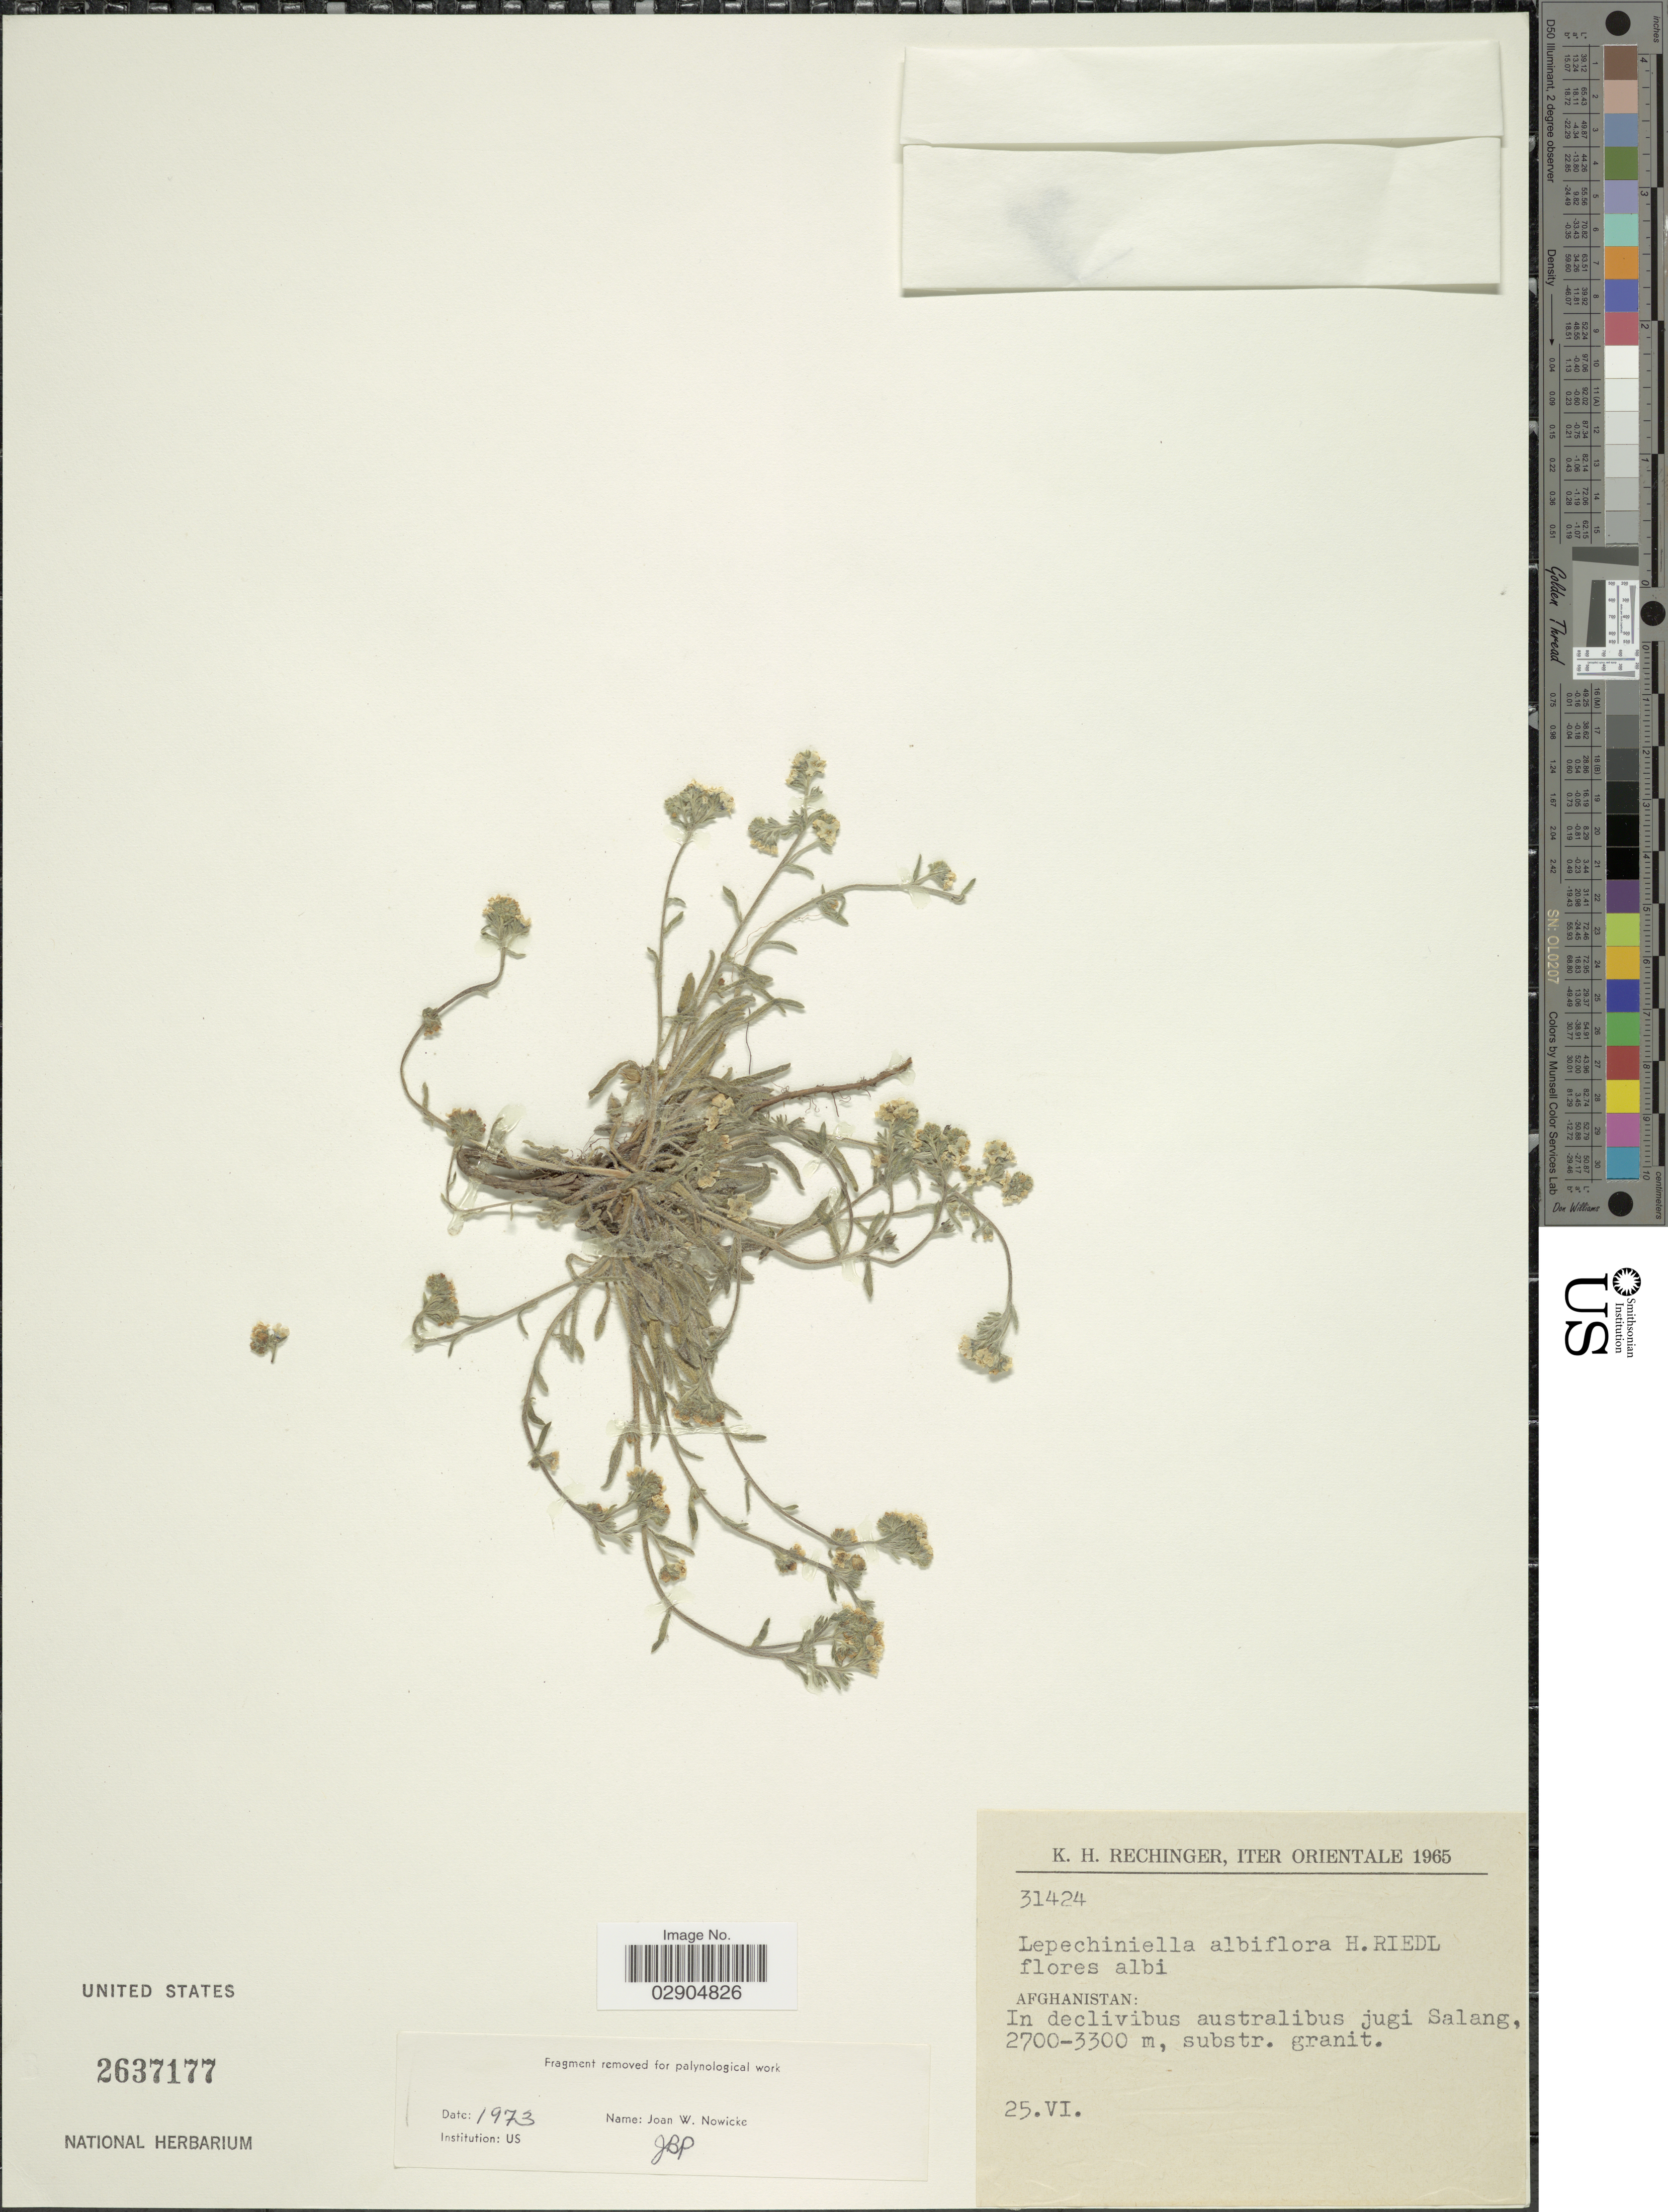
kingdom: Plantae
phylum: Tracheophyta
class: Magnoliopsida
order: Boraginales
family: Boraginaceae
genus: Lepechiniella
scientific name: Lepechiniella albiflora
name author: Riedl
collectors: K. H. Rechinger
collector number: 31424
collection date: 1965-06-25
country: Afghanistan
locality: Iter Orientale, In declivibus australibus jugi Salang.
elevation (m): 2700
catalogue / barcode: US 2637177